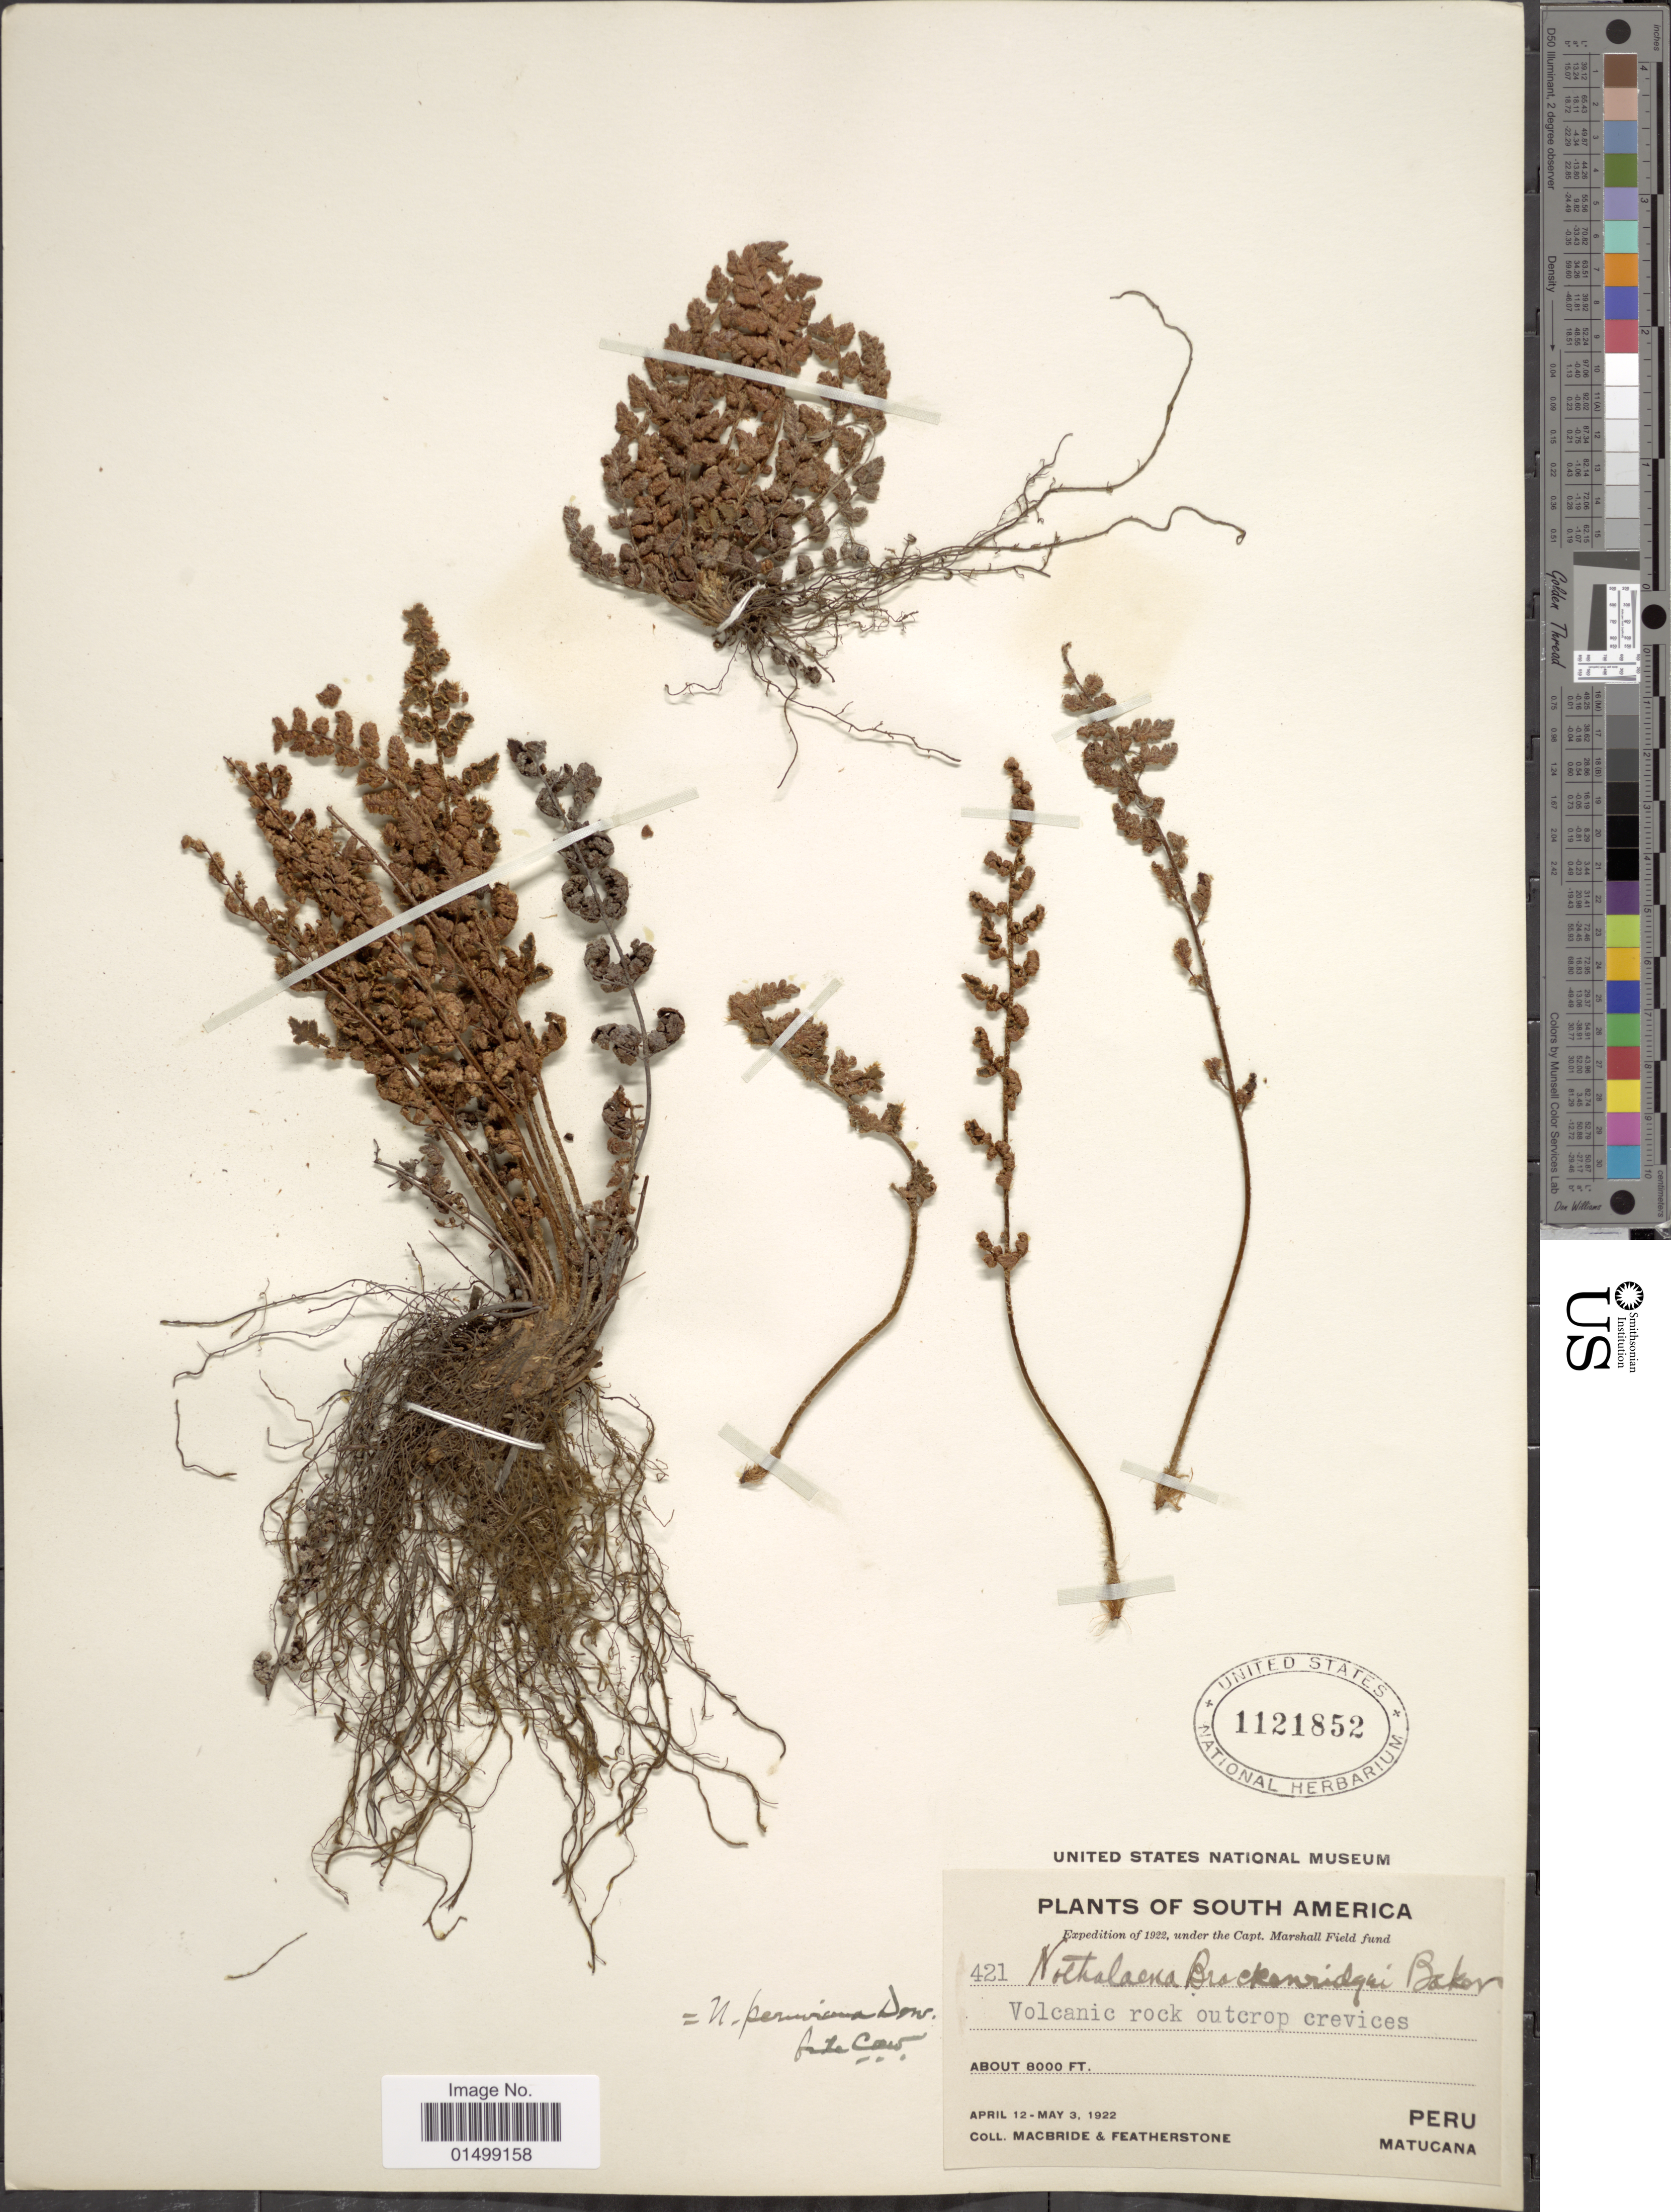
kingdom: Plantae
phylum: Tracheophyta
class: Polypodiopsida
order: Polypodiales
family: Pteridaceae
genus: Cheilanthes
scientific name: Cheilanthes peruviana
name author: (Desv.) T. Moore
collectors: Macbride, -- & -. Featherstone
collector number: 421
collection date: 1922-04-12/1922-05-03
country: Peru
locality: Matucana, Volcanic rock outcrop crevices.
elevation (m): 2438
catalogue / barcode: US 1121852